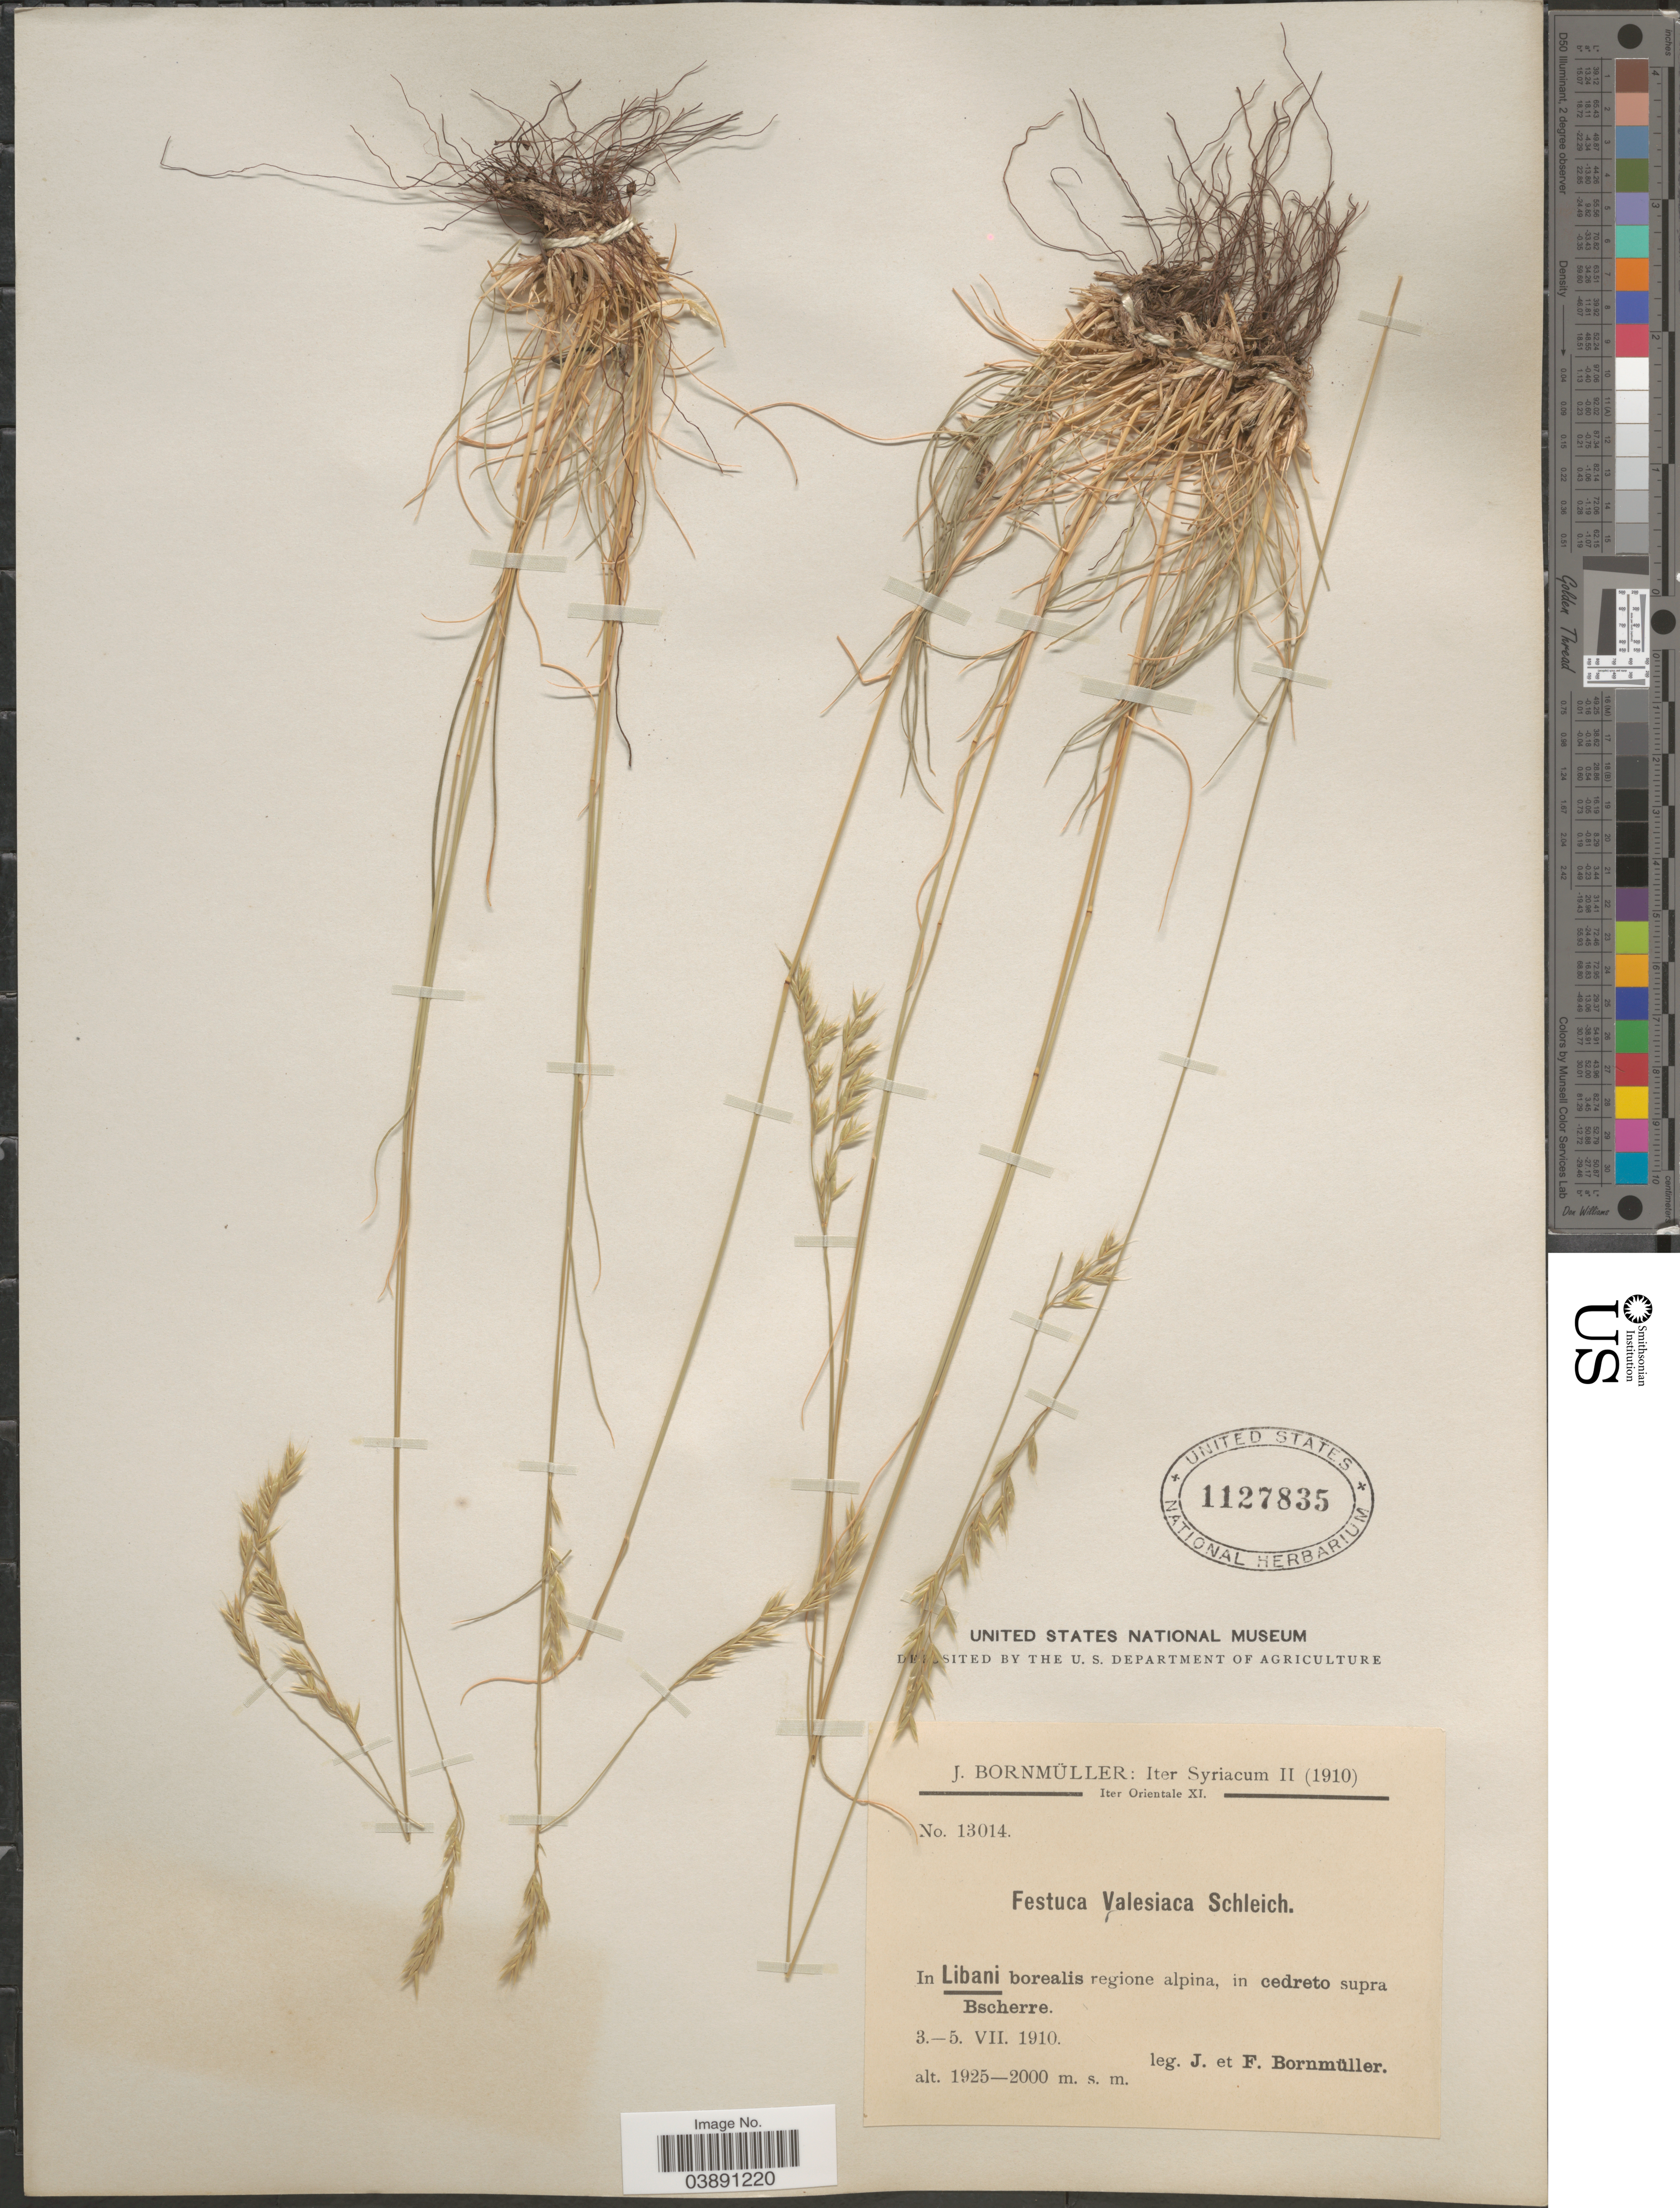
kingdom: Plantae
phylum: Tracheophyta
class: Liliopsida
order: Poales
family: Poaceae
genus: Festuca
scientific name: Festuca valesiaca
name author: Schleich. ex Gaudin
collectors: J. Bornmüller & F. Bornmüller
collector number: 13014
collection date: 1910-07-03/1910-07-05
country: Syria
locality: Iter Orientale XI. In Libani borealis regione alpina, in cedreto supra Bscherre.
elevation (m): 1925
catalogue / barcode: US 1127835